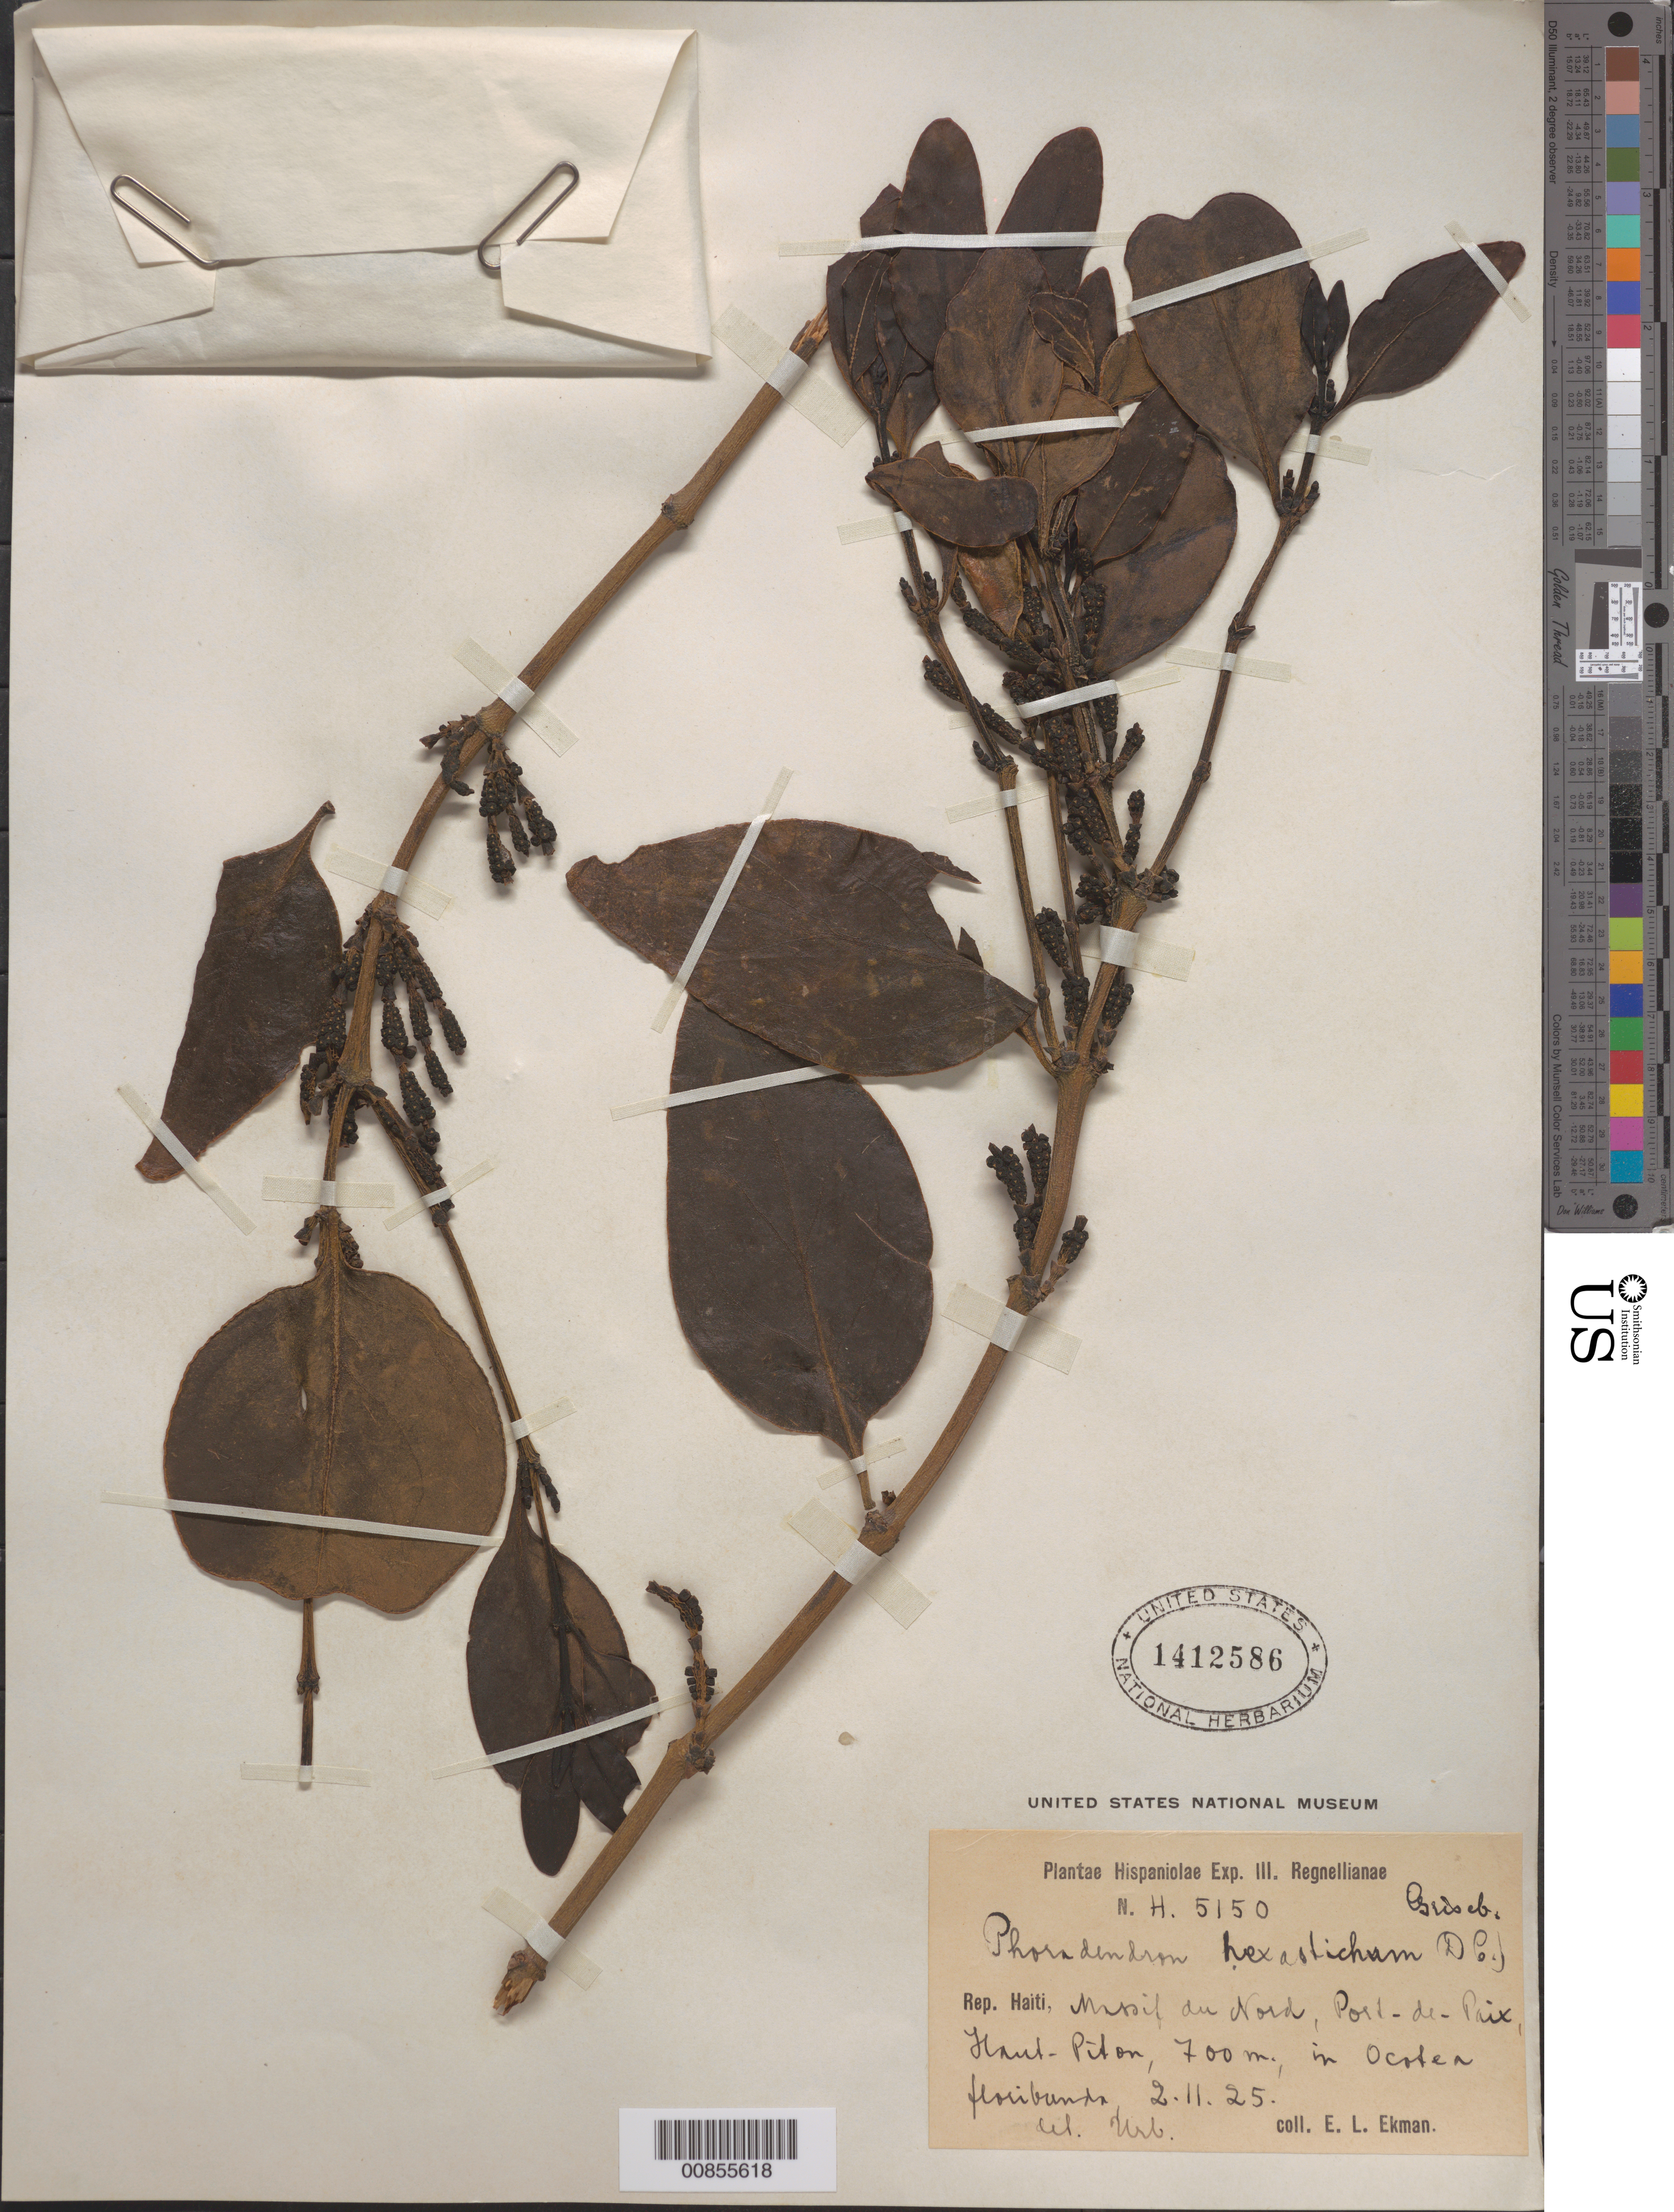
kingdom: Plantae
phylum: Tracheophyta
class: Magnoliopsida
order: Santalales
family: Viscaceae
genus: Phoradendron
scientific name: Phoradendron hexastichum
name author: (DC.) Griseb.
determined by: Urban, Ignatz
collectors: E. L. Ekman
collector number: H 5150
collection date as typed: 02 Nov 1925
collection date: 1925-11-02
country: Haiti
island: Hispaniola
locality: Massif du Nord, Port-de-Paix, Haut Piton.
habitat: In Ocotea floribunda.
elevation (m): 700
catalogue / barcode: US 1412586